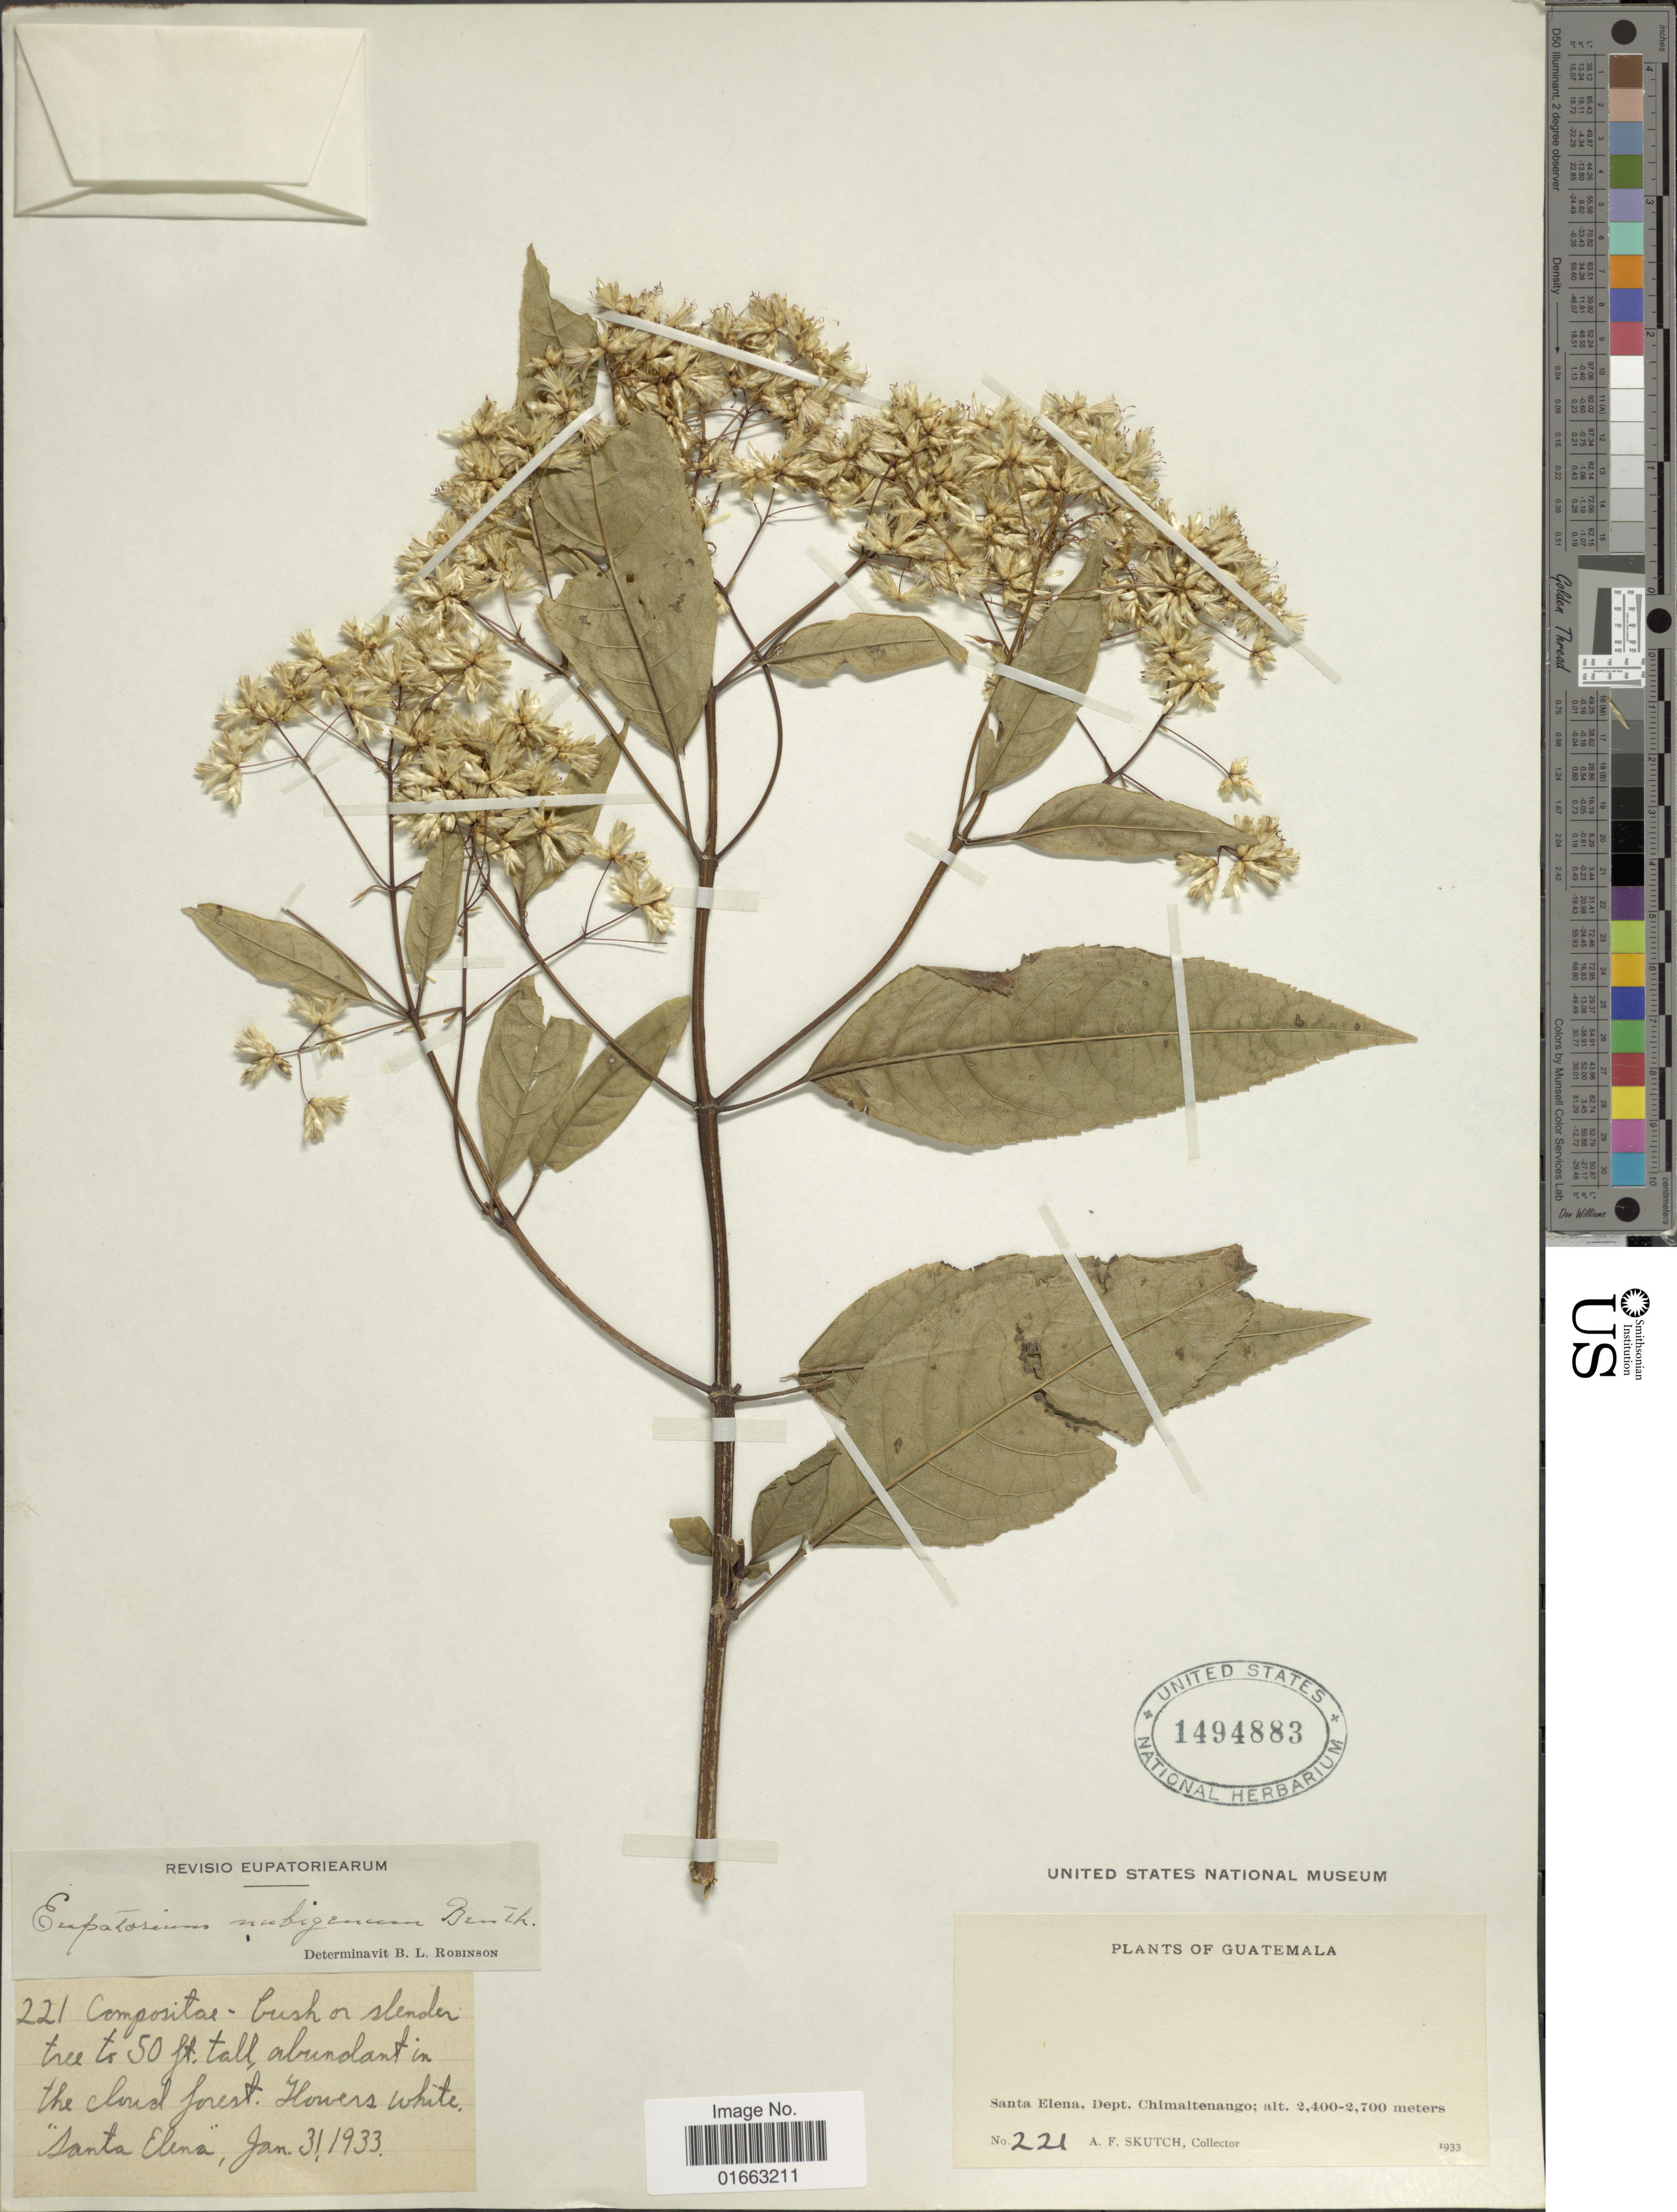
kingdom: Plantae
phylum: Tracheophyta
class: Magnoliopsida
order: Asterales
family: Asteraceae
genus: Critoniadelphus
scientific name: Critoniadelphus nubigenus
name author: (Benth.) R.M. King & H. Rob.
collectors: A. F. Skutch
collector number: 221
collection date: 1933-01-31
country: Guatemala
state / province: Chimaltenango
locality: Santa Elena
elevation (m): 2400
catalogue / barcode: US 1494883